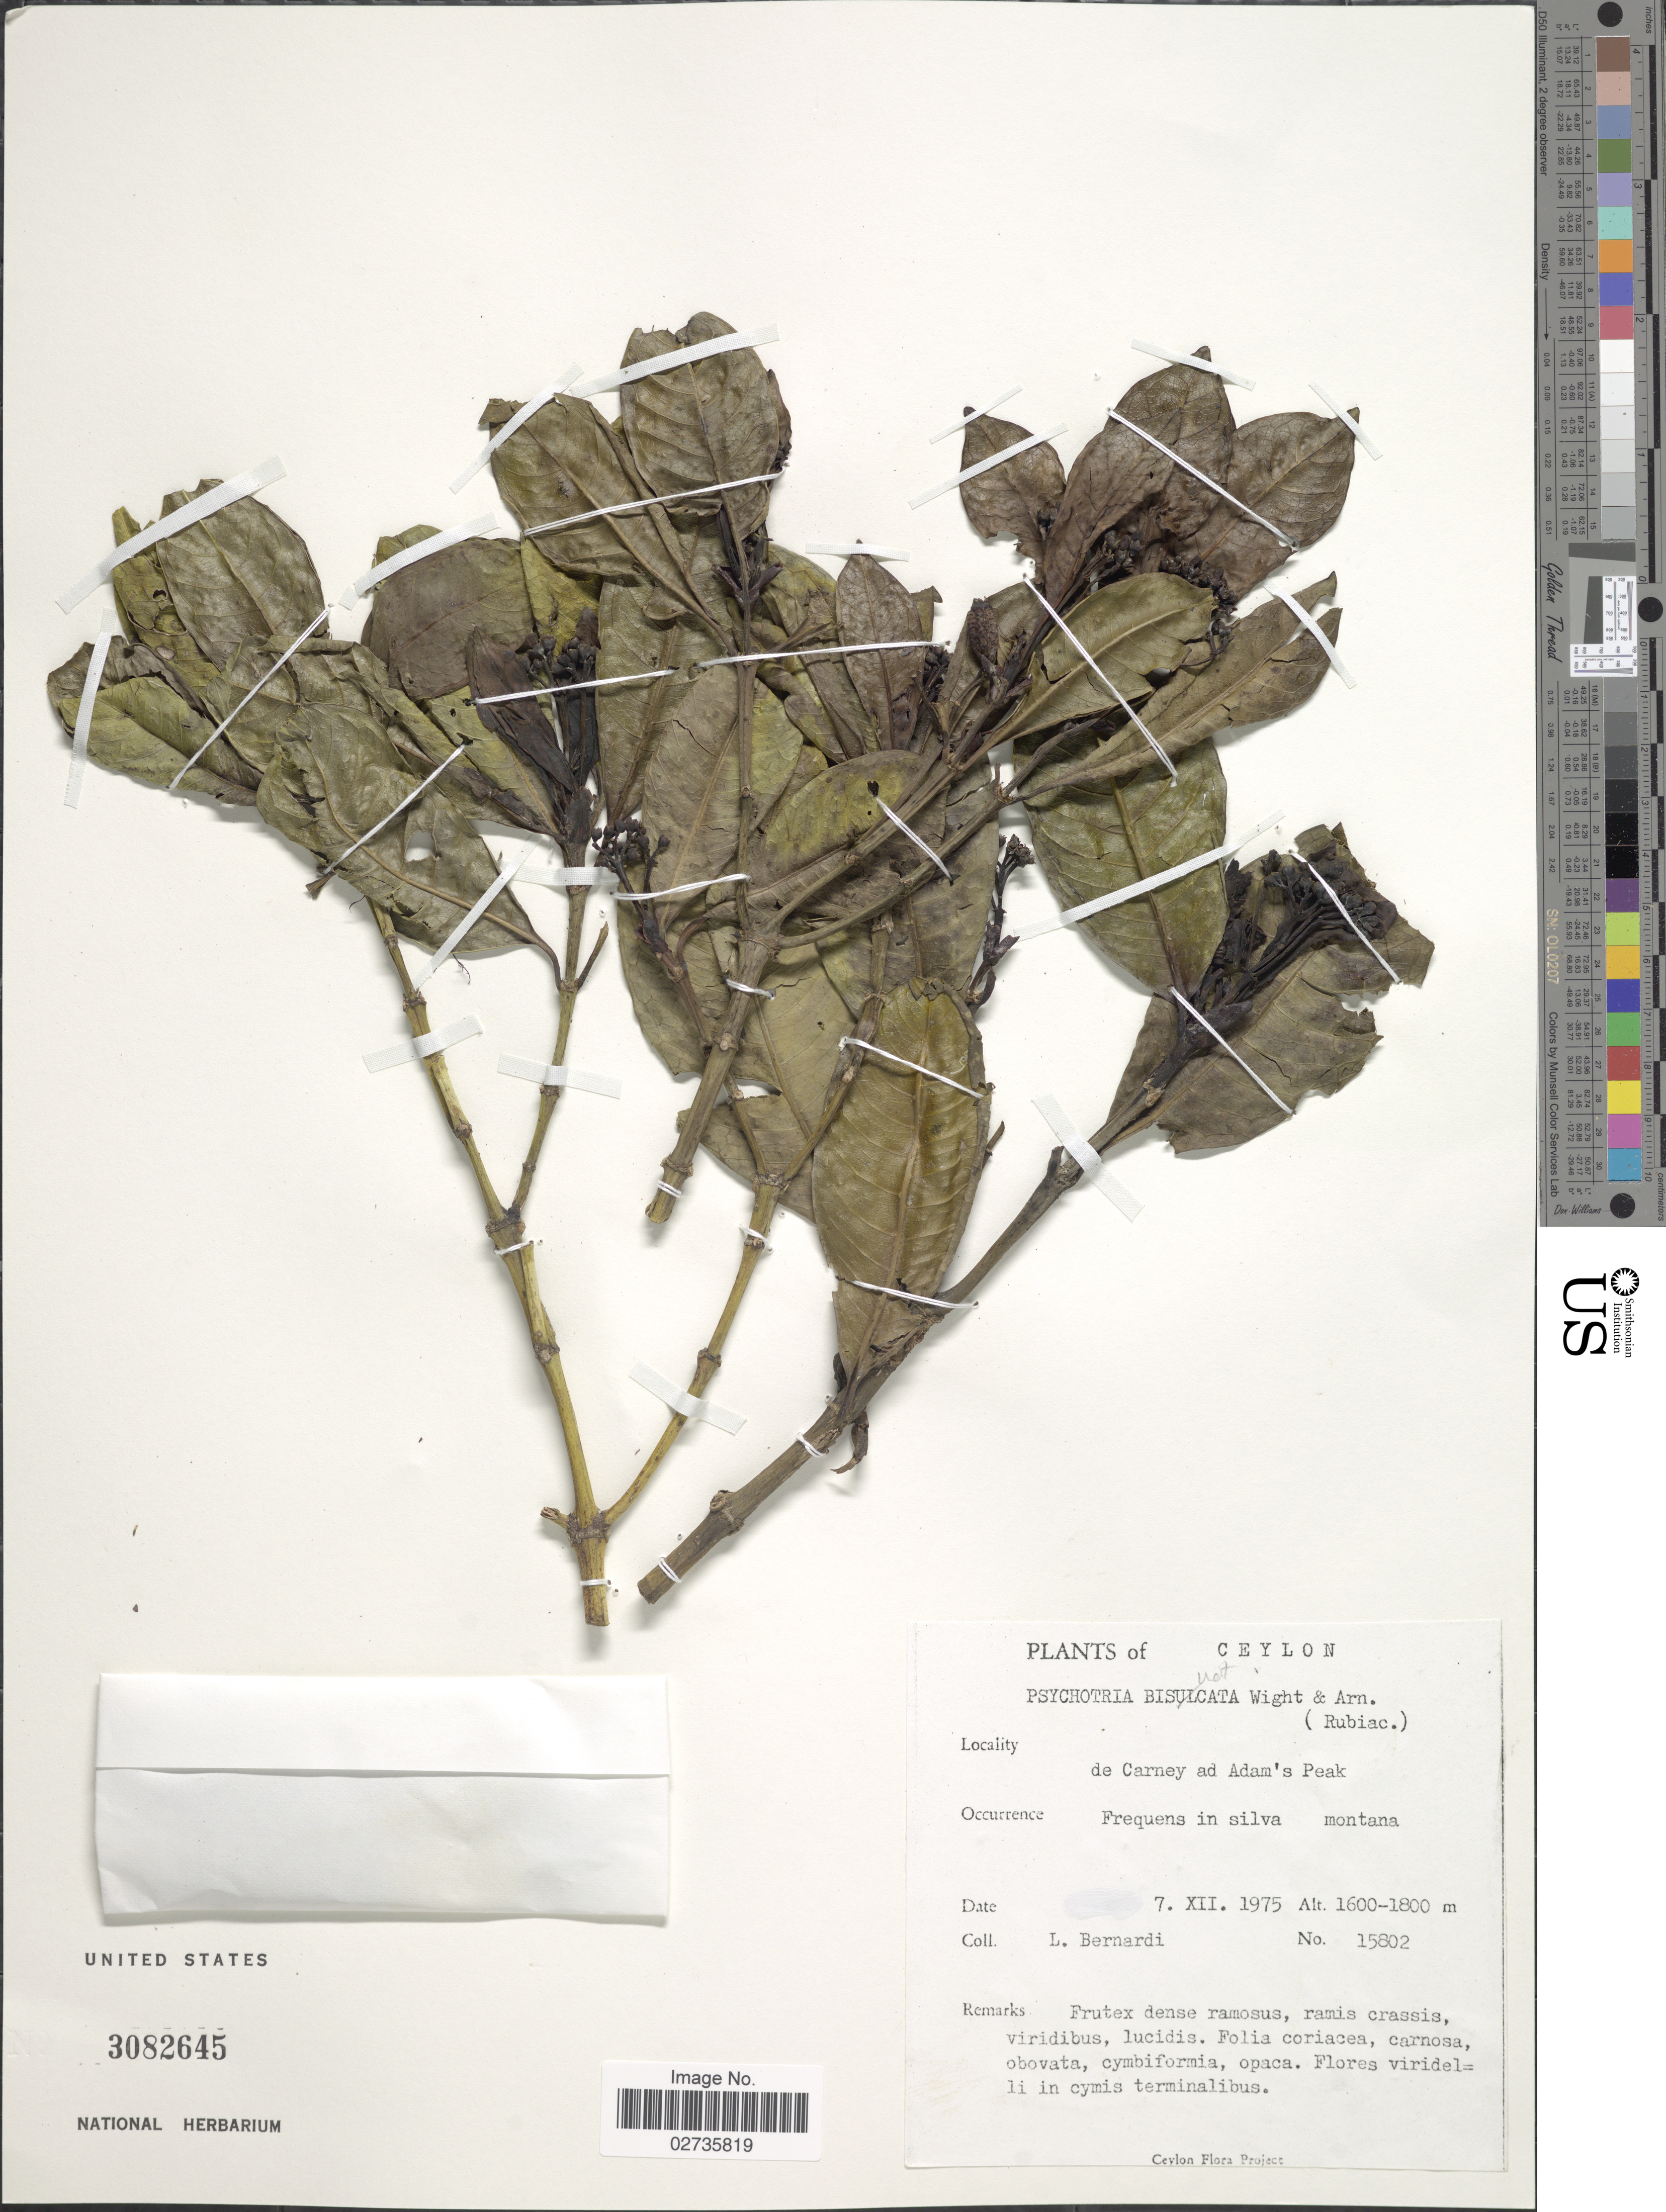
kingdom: Plantae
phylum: Tracheophyta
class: Magnoliopsida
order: Gentianales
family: Rubiaceae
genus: Psychotria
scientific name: Psychotria zeylanica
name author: Sohmer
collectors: L. Bernardi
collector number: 15802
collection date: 1975-12-07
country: Sri Lanka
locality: Ceylon, de Carney ad Adam's Peak, Frequens in silva montana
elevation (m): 1600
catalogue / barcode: US 3082645